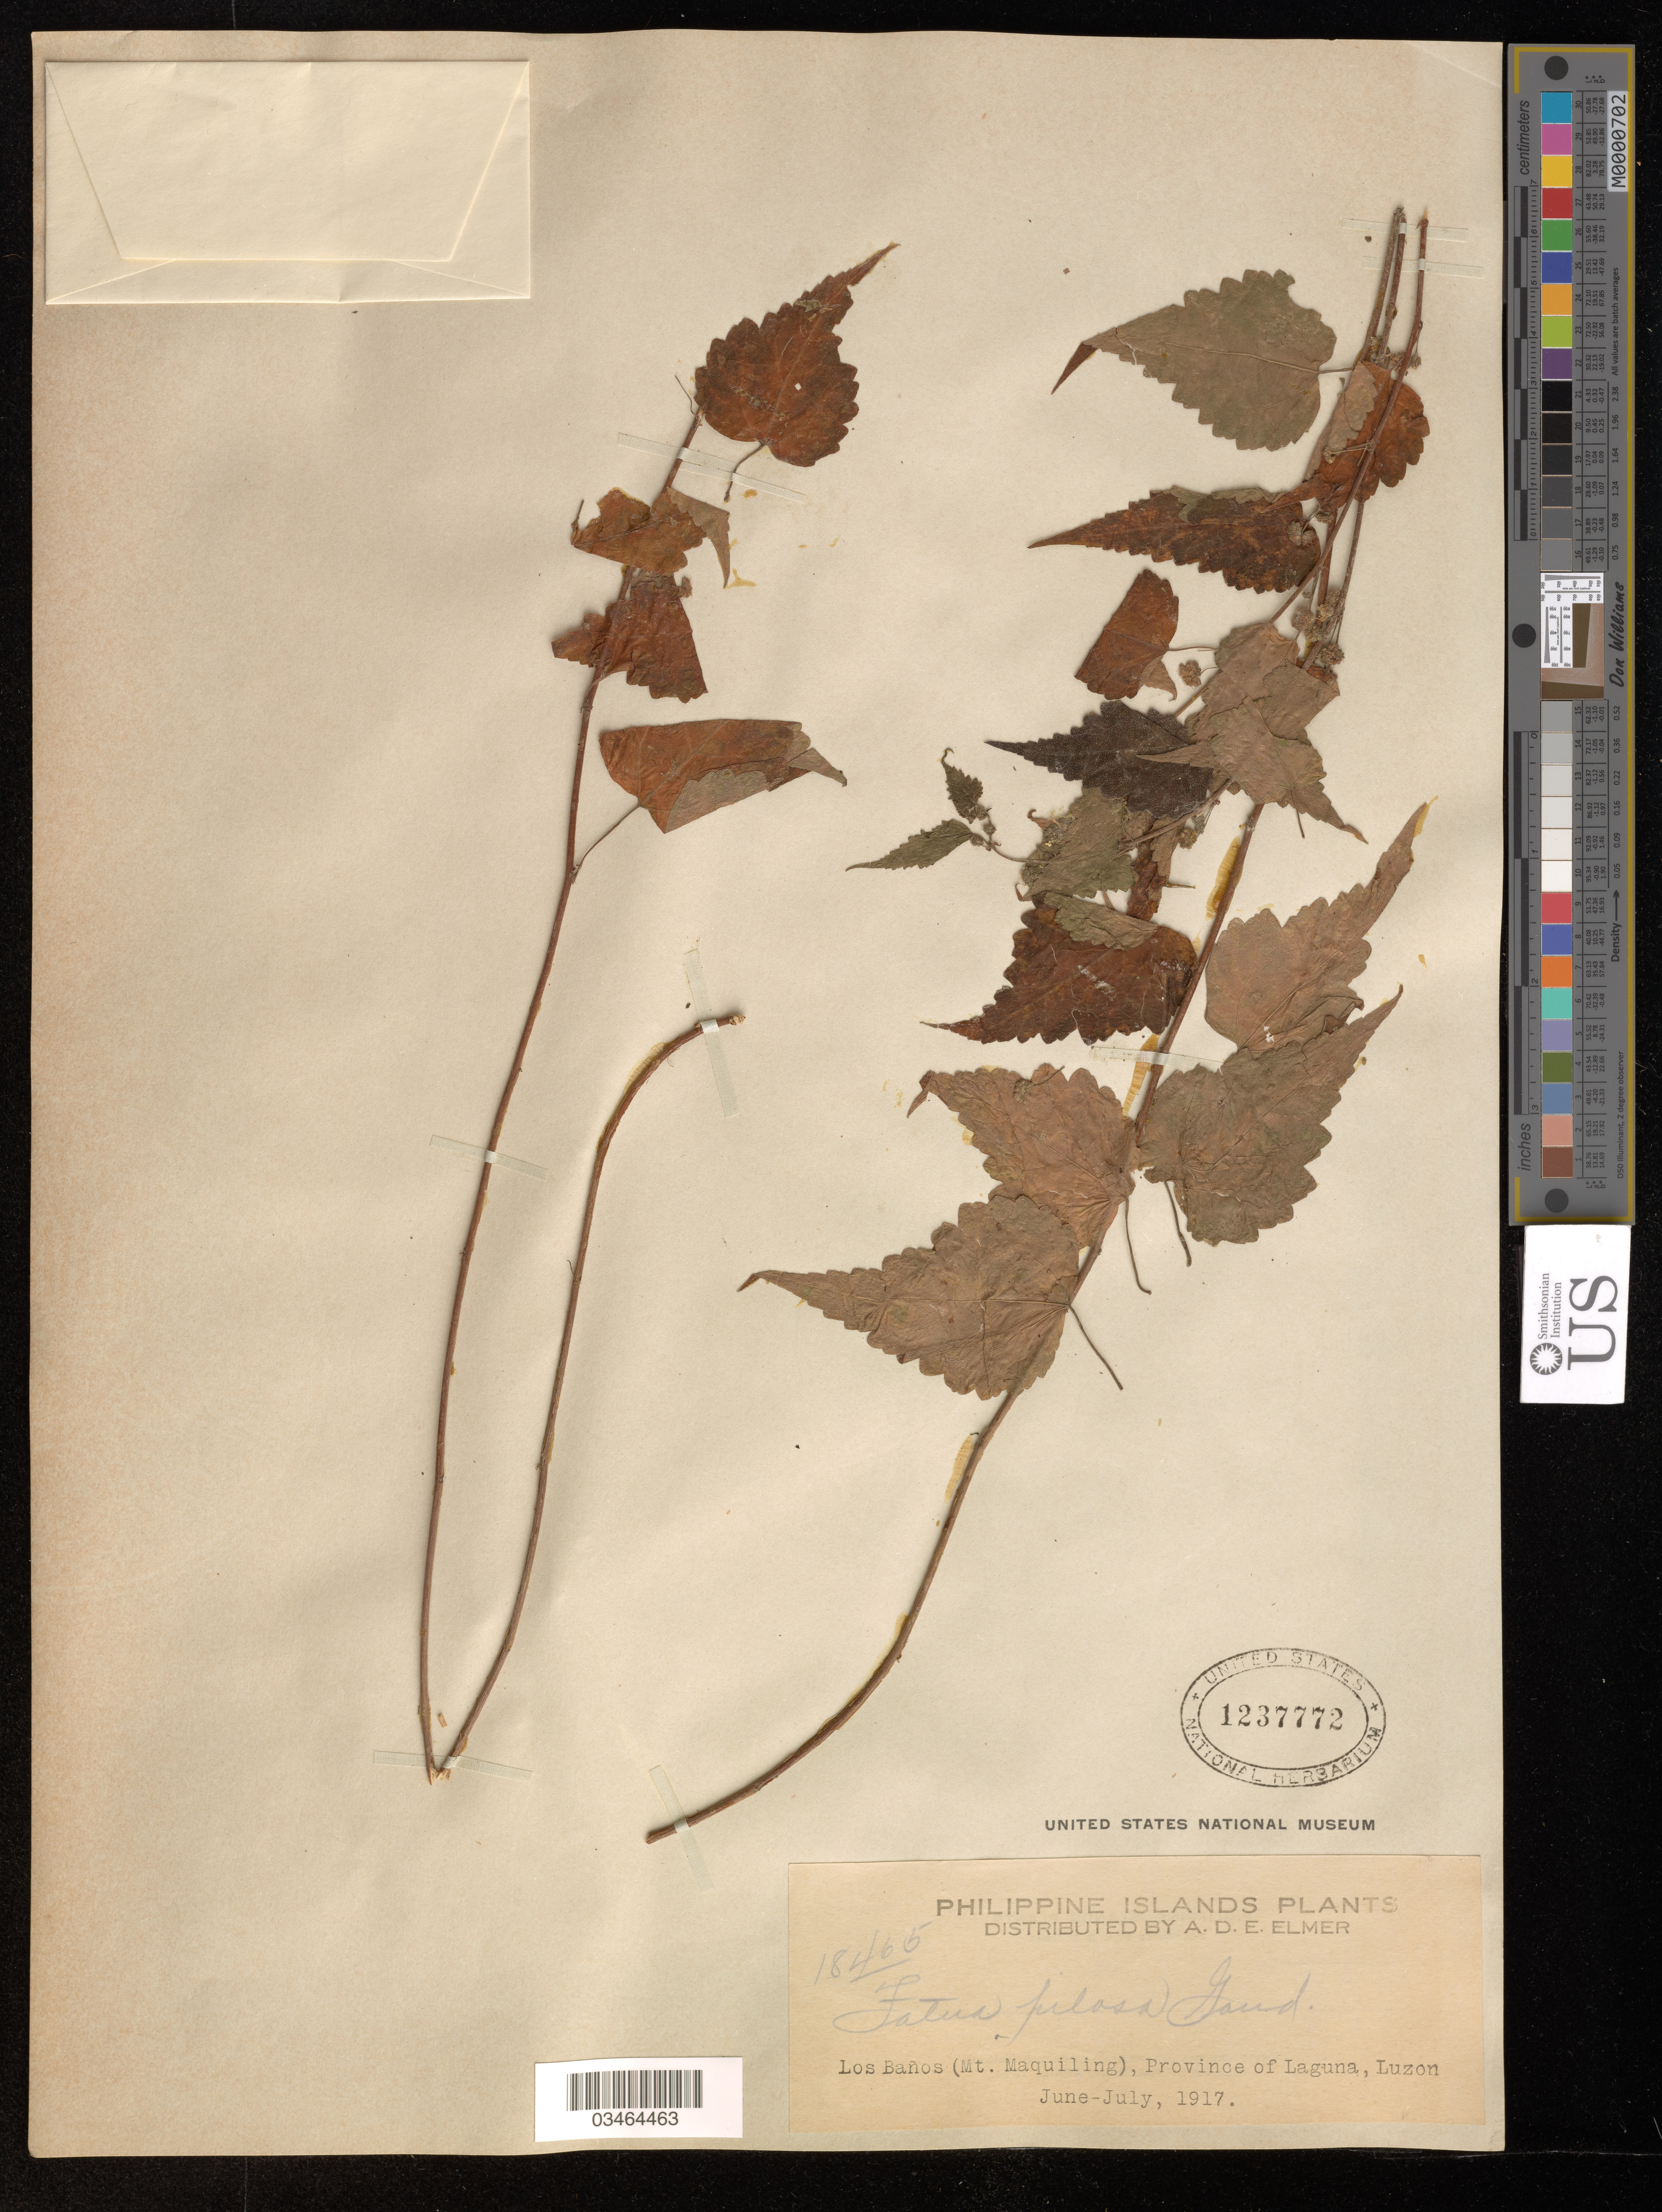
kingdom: Plantae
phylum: Tracheophyta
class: Magnoliopsida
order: Rosales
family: Moraceae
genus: Fatoua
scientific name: Fatoua pilosa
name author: Gaudich.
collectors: A. D. E. Elmer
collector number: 18465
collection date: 1917-06/1917-07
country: Philippines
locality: Philippine Islands. Los Baños (Mt. Maquiling), Province of Laguna, Luzon.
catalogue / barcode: US 1237772